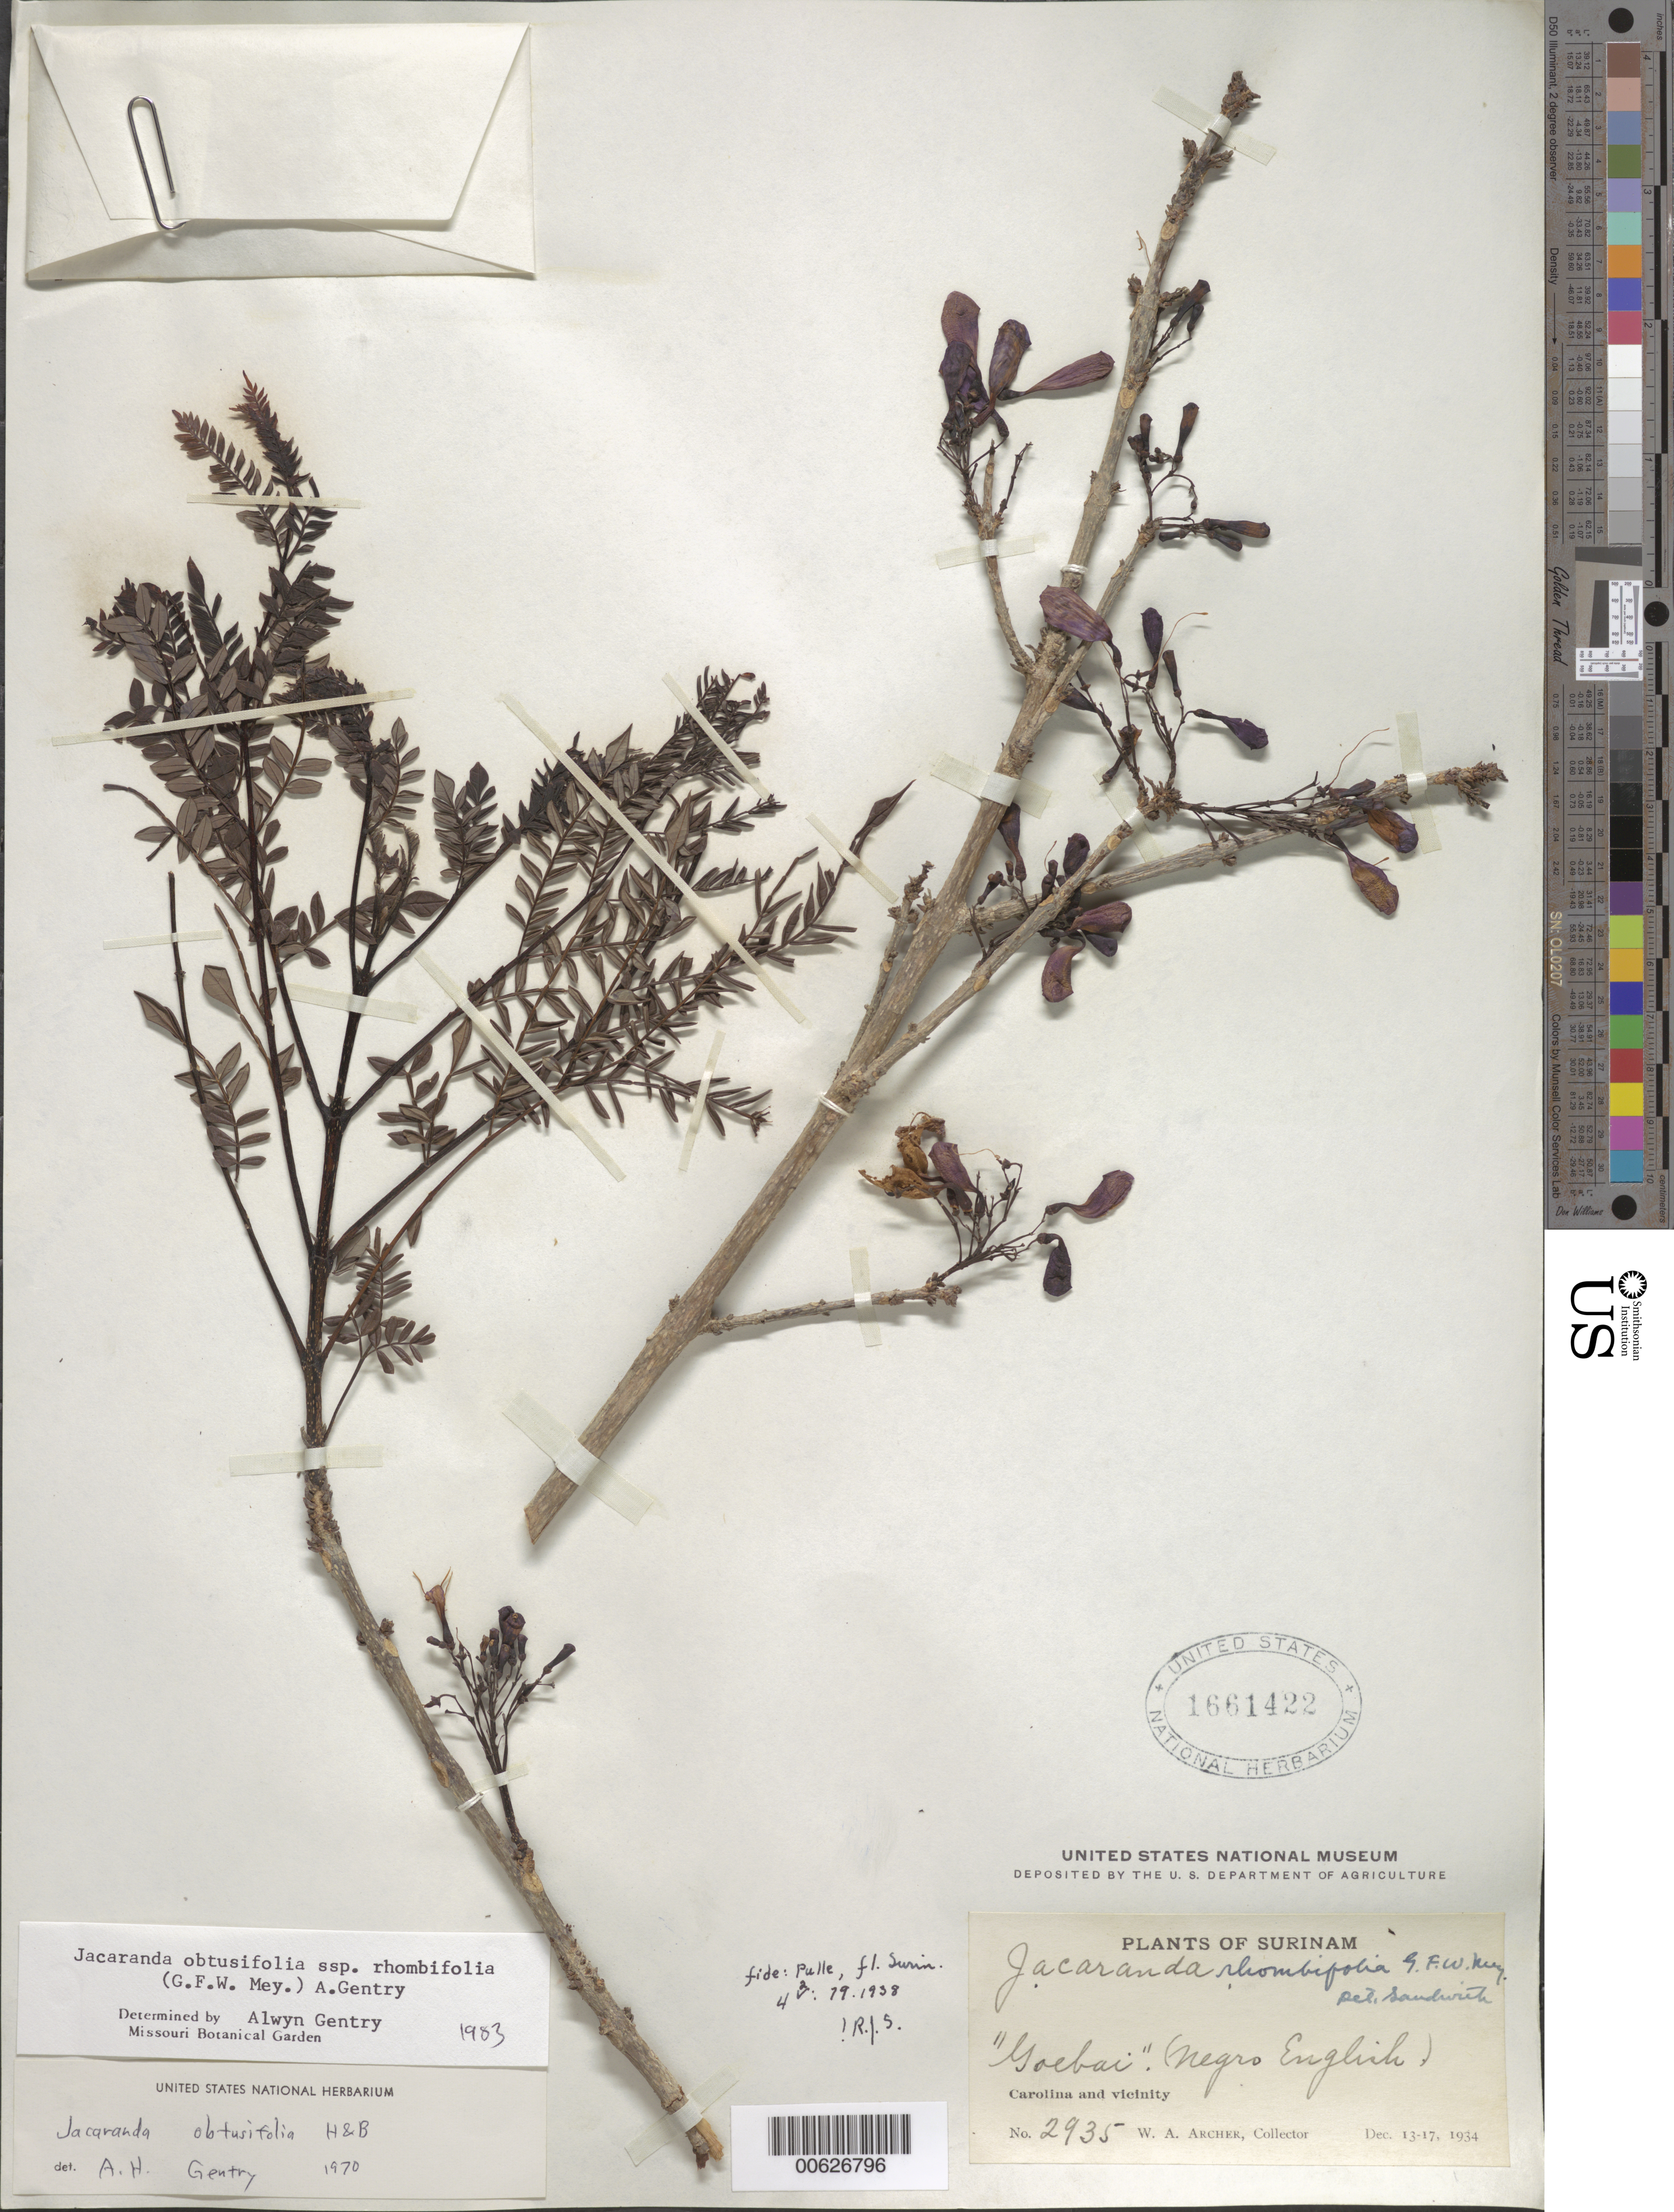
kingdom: Plantae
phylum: Tracheophyta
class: Magnoliopsida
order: Lamiales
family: Bignoniaceae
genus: Jacaranda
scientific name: Jacaranda obtusifolia subsp. rhombifolia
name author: (G. Mey.) A.H. Gentry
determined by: Gentry, A. H.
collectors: W. A. Archer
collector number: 2935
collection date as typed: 13-Dec-34 to 17-Dec-34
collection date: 1934-12-13/1934-12-17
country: Suriname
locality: Carolina and vicinity, Surinam River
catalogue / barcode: US 1661422